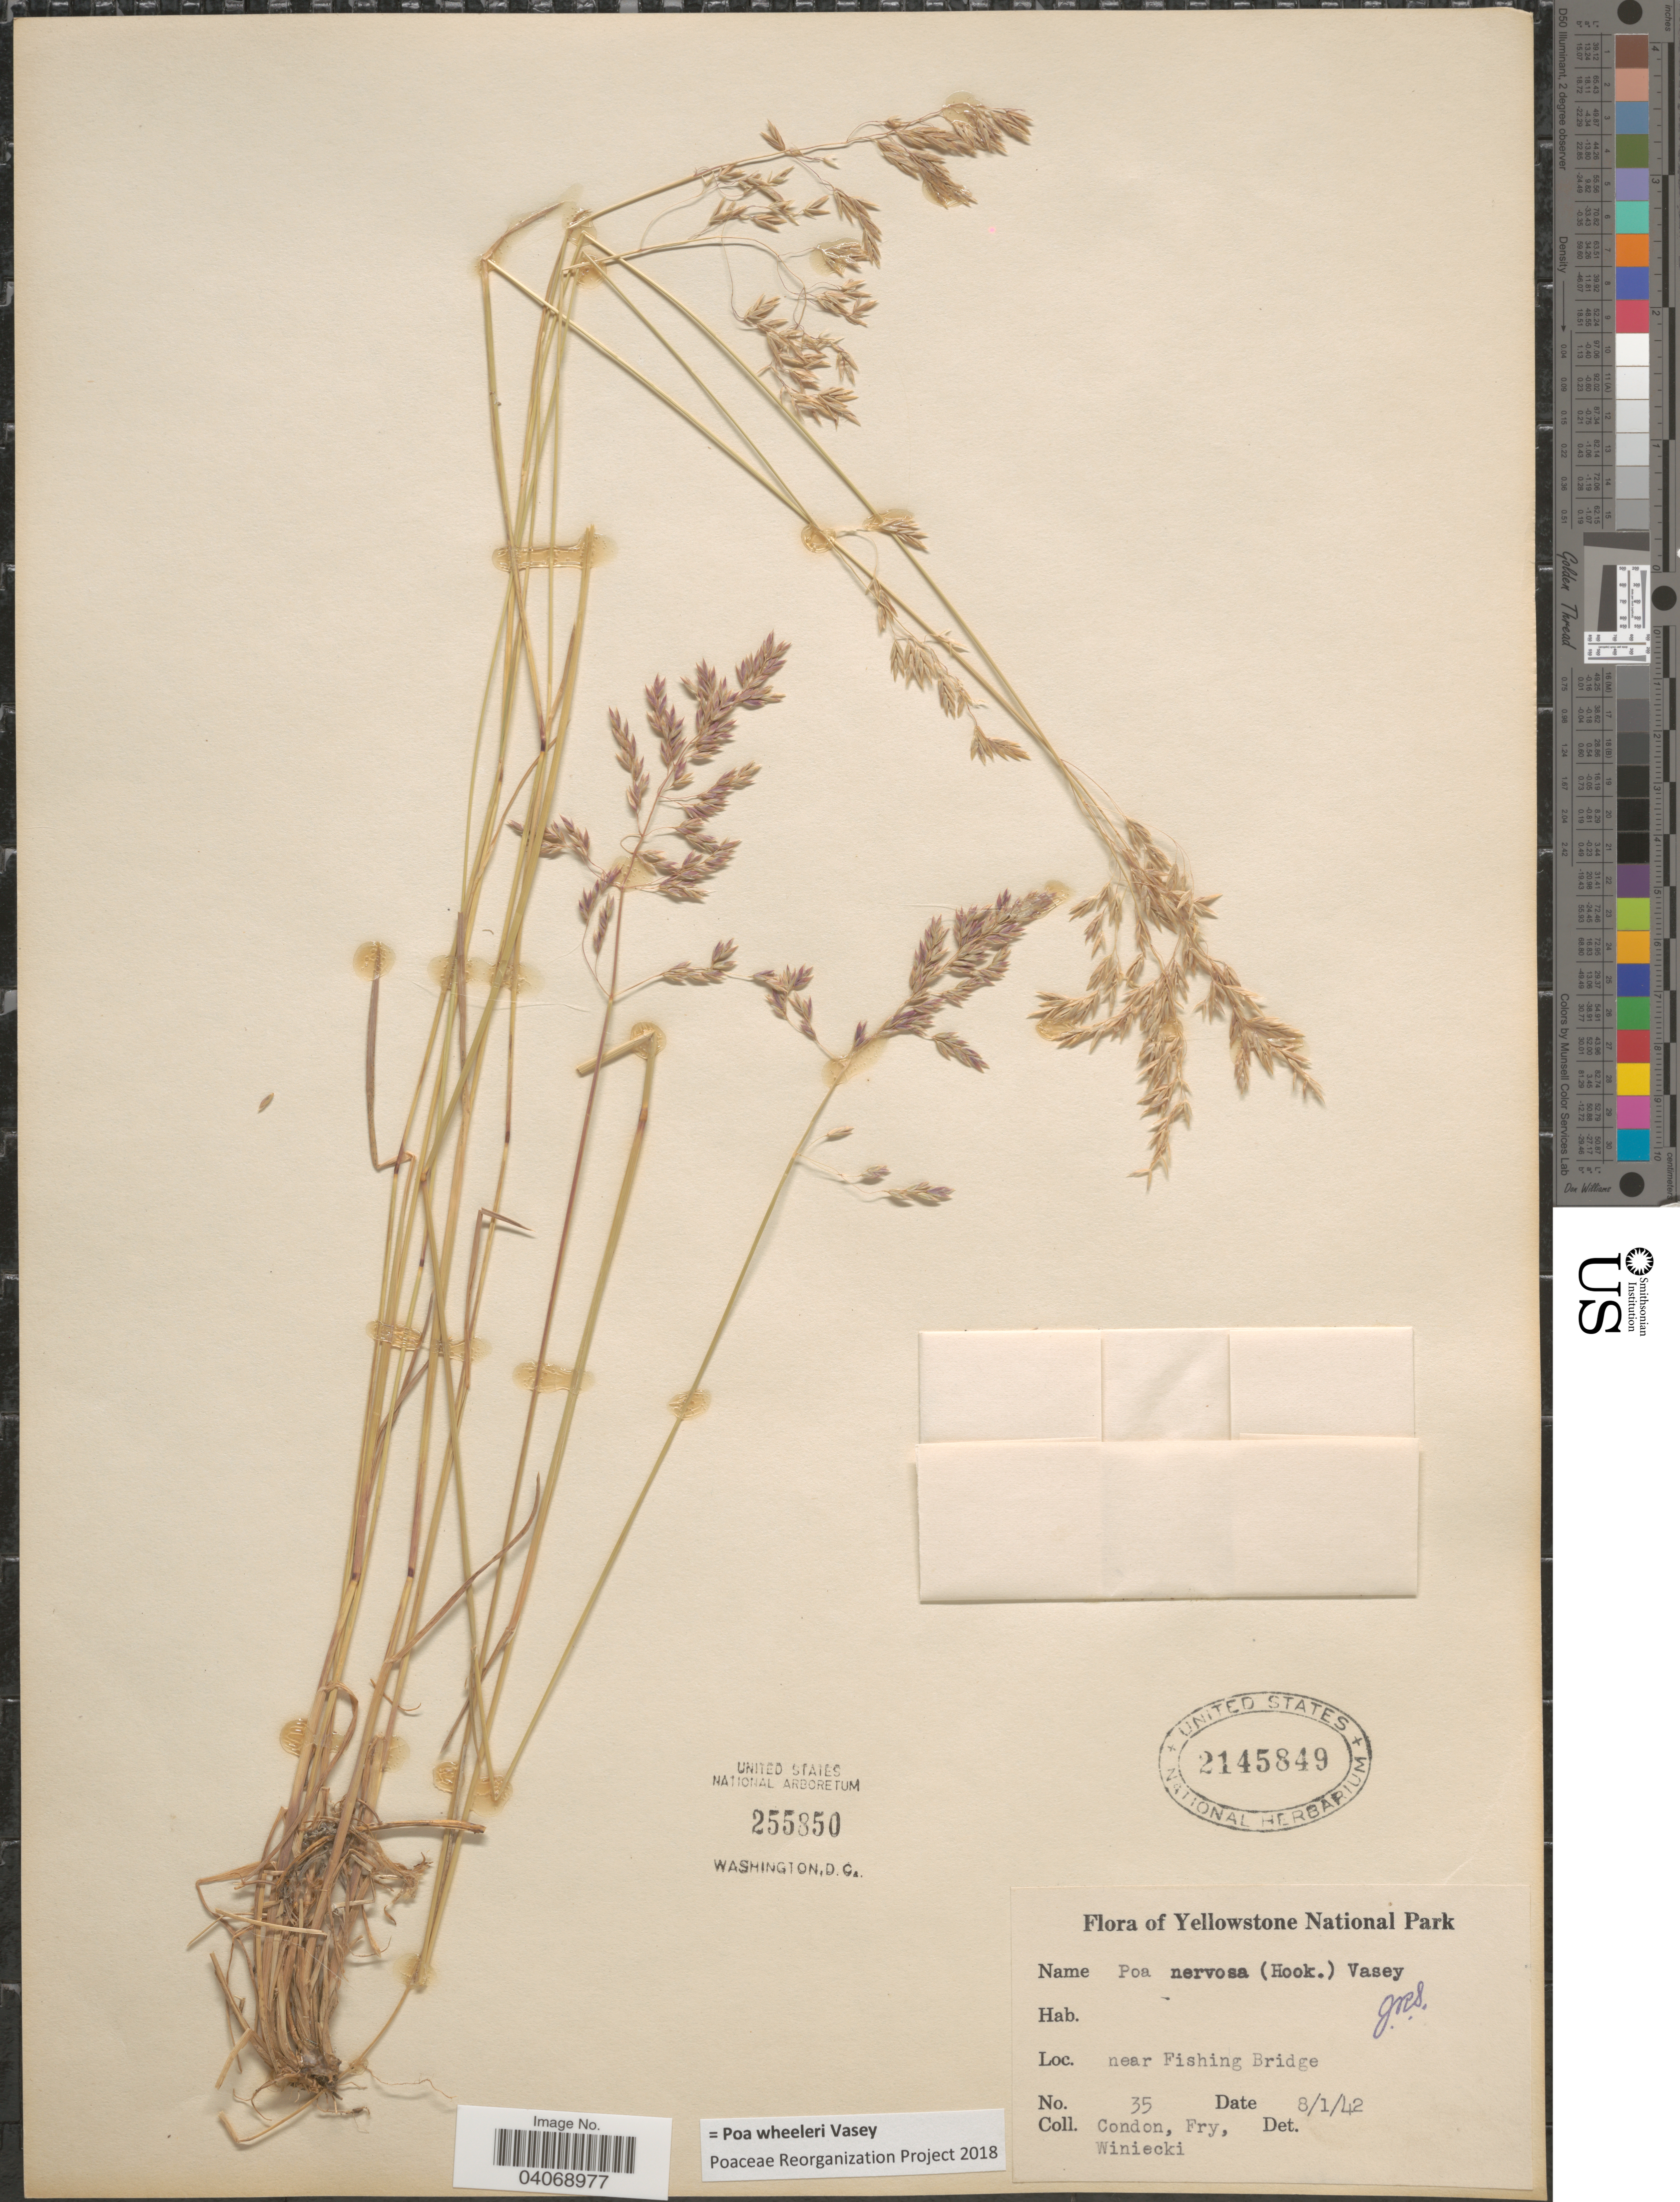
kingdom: Plantae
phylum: Tracheophyta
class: Liliopsida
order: Poales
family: Poaceae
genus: Poa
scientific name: Poa wheeleri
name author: Vasey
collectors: Condon, -. Fry & Winiecki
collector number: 35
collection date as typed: Transcribed d/m/y: 1/8/42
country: United States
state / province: Wyoming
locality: Yellowstone National Park. Near Fishing Bridge.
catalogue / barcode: US 2145849